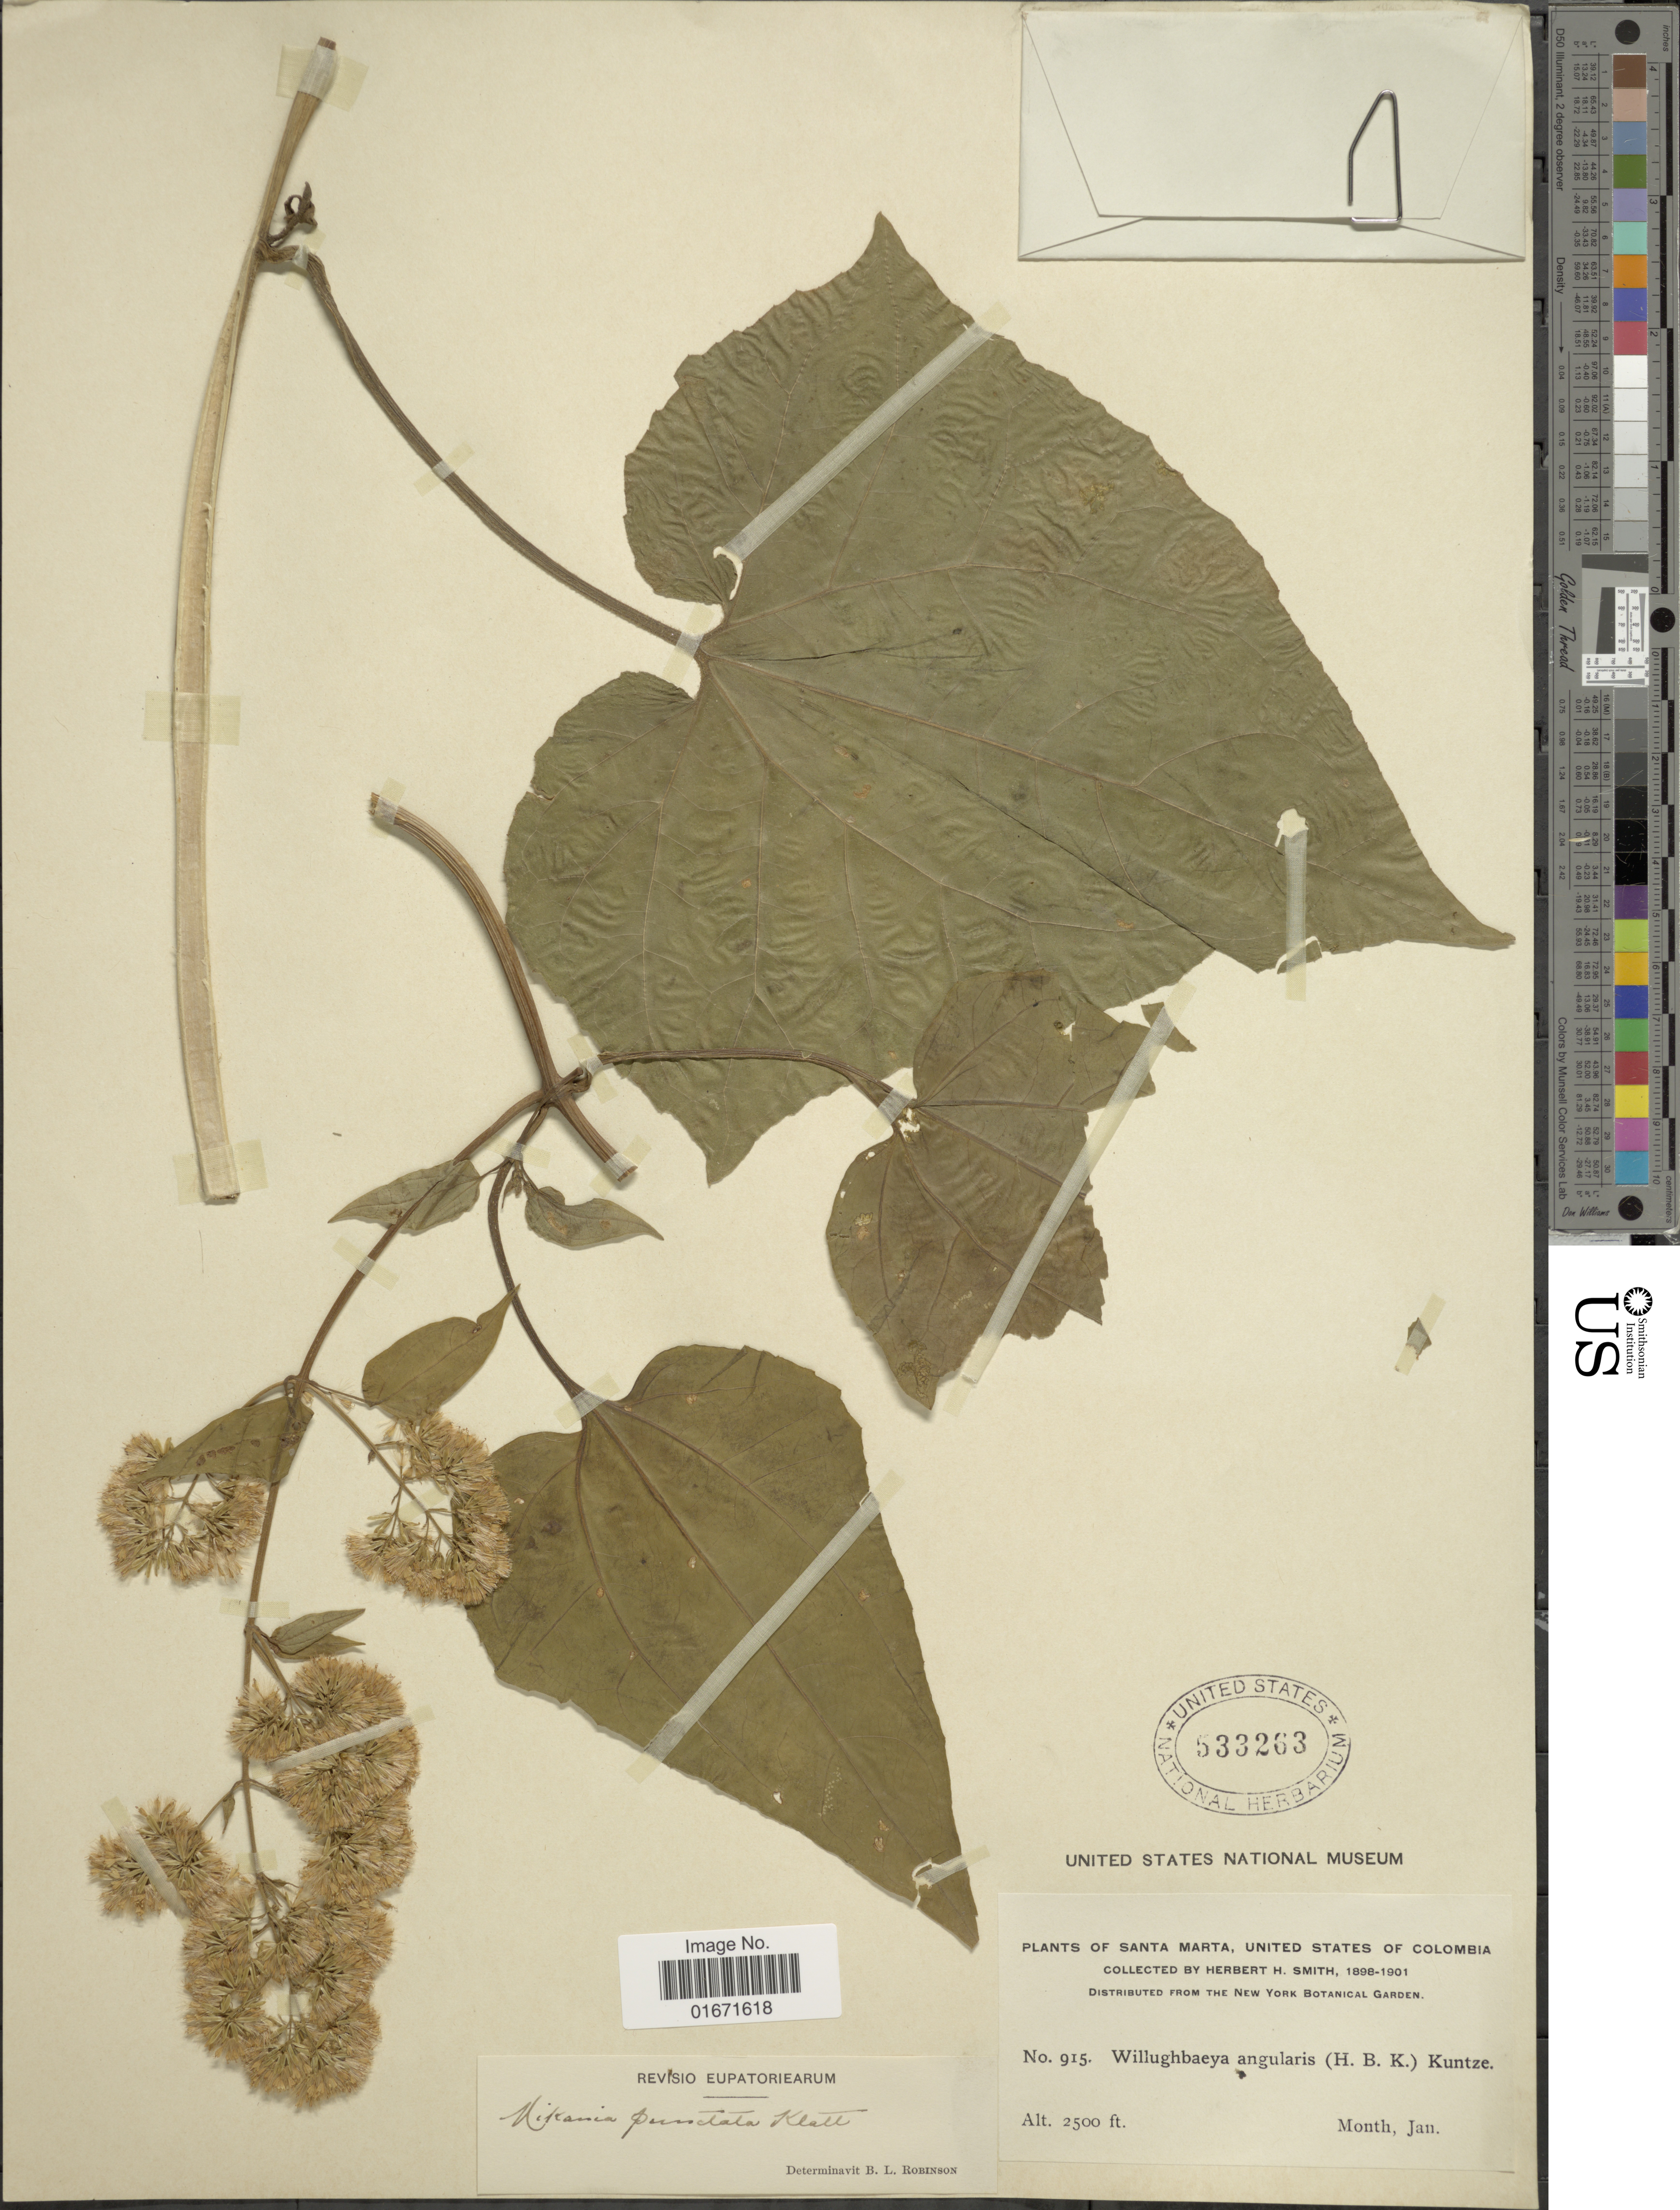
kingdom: Plantae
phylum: Tracheophyta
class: Magnoliopsida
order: Asterales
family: Asteraceae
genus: Mikania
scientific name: Mikania vitifolia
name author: DC.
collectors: Herbert H. Smith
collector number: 915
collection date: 1898-01/1901-01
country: Colombia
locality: Santa Marta, United States of Colombia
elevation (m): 762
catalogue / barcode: US 533263